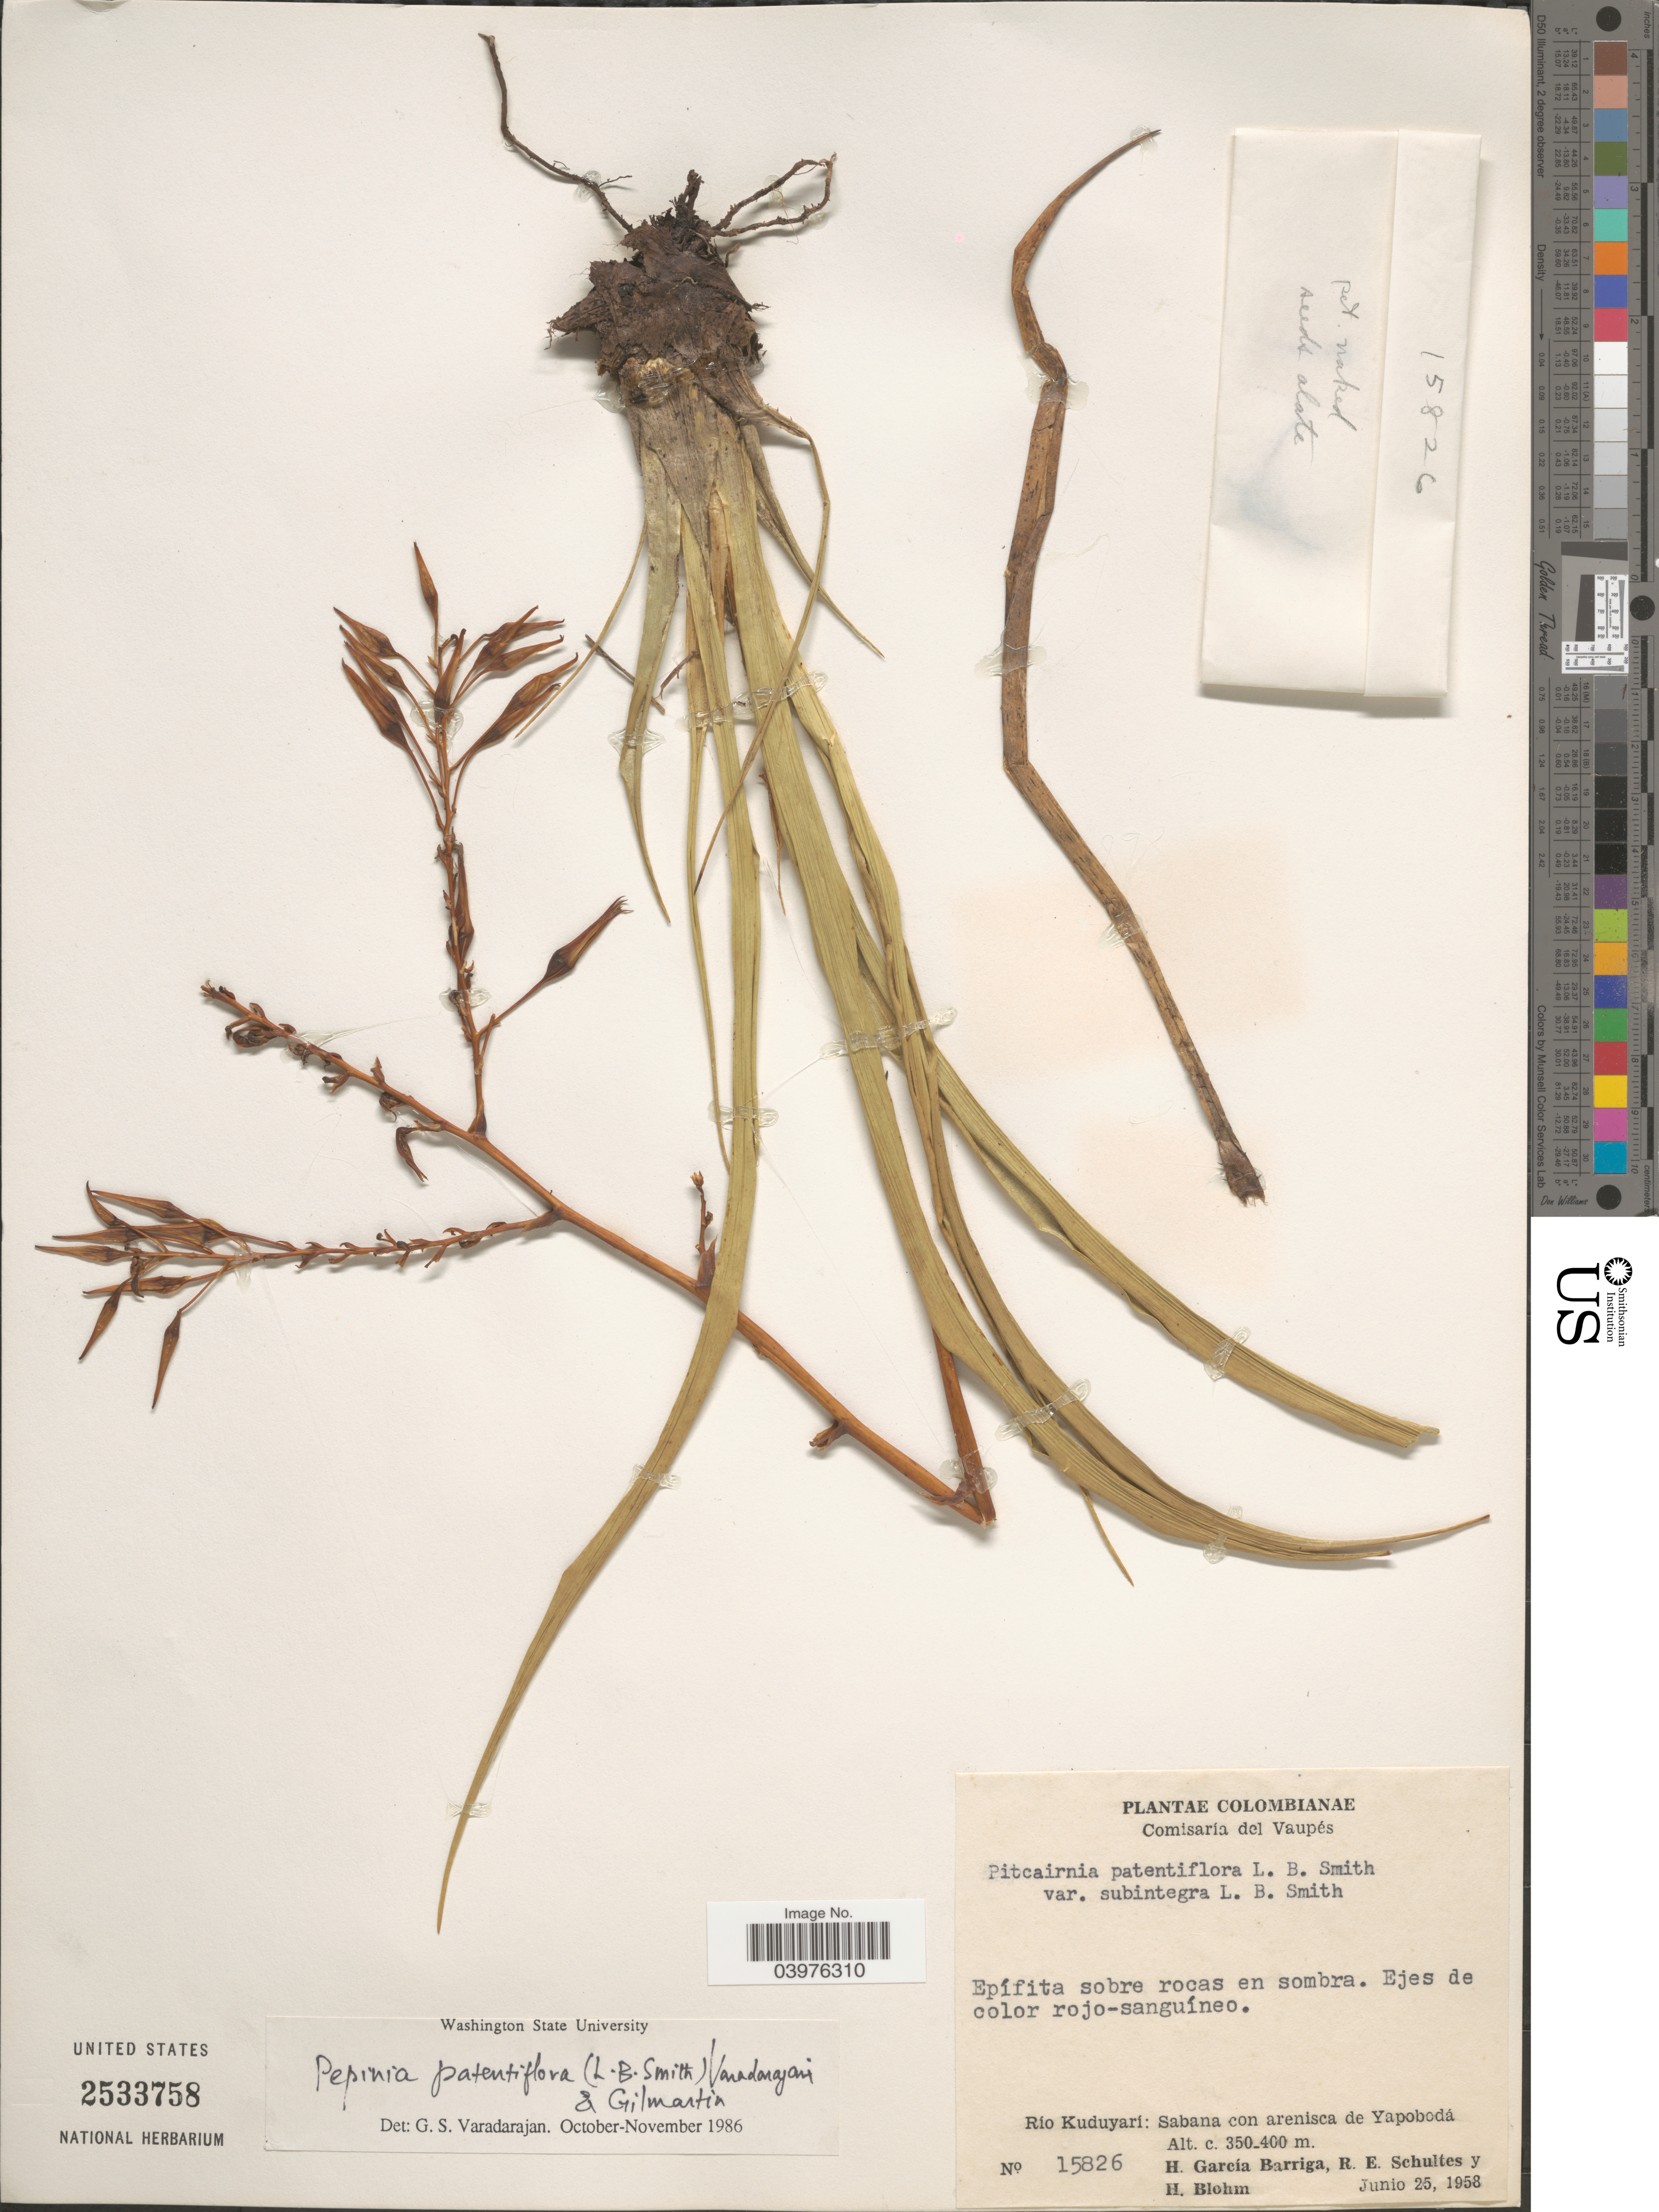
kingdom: Plantae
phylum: Tracheophyta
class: Liliopsida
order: Poales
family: Bromeliaceae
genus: Pitcairnia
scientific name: Pitcairnia patentiflora var. subintegra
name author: L.B. Sm.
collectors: H. García Barriga, R. E. Schultes & H. Blohm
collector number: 15826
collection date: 1958-06-25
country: Colombia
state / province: Vaupés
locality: Comisaría del Vaupés. Río Kuduyarí: Sabana con arenisca de Yapobodá.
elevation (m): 350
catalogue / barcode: US 2533758